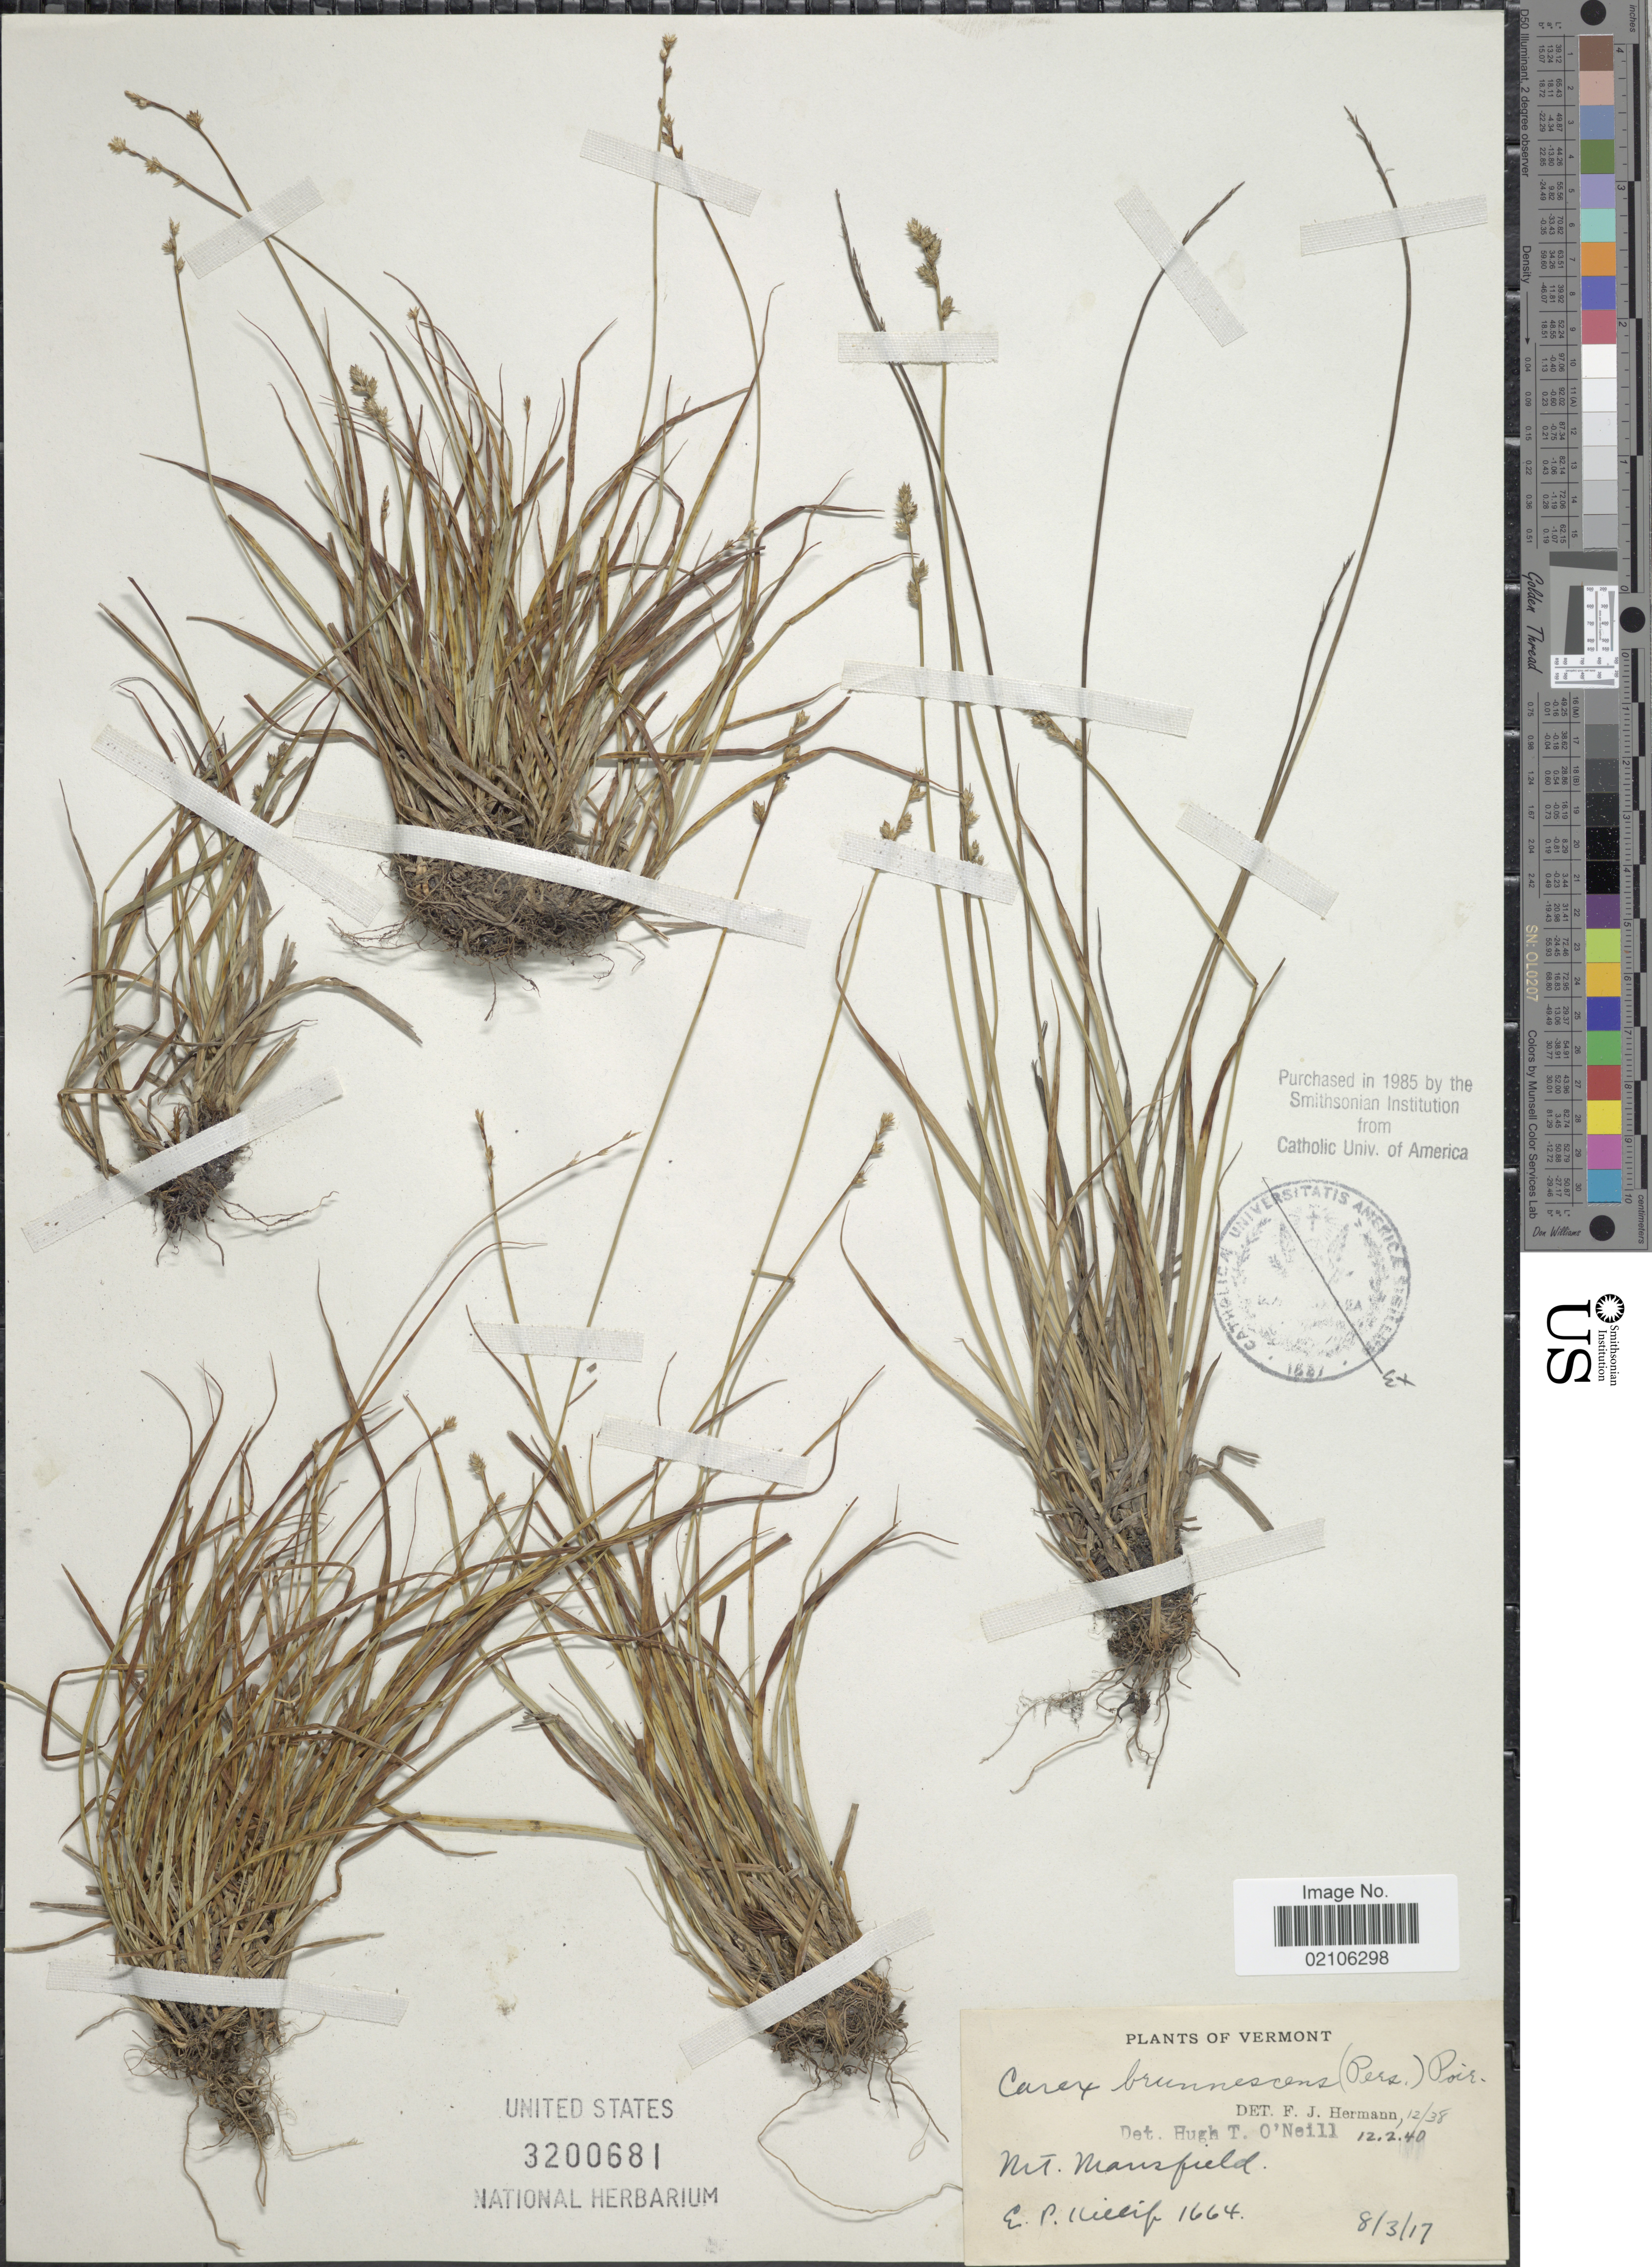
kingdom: Plantae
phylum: Tracheophyta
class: Liliopsida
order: Poales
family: Cyperaceae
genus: Carex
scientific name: Carex brunnescens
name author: (Pers.) Poir.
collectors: E. P. Killip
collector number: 1664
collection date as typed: Transcribed d/m/y: 3/8/17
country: United States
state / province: Vermont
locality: Mt. Mansfield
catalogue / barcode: US 3200681